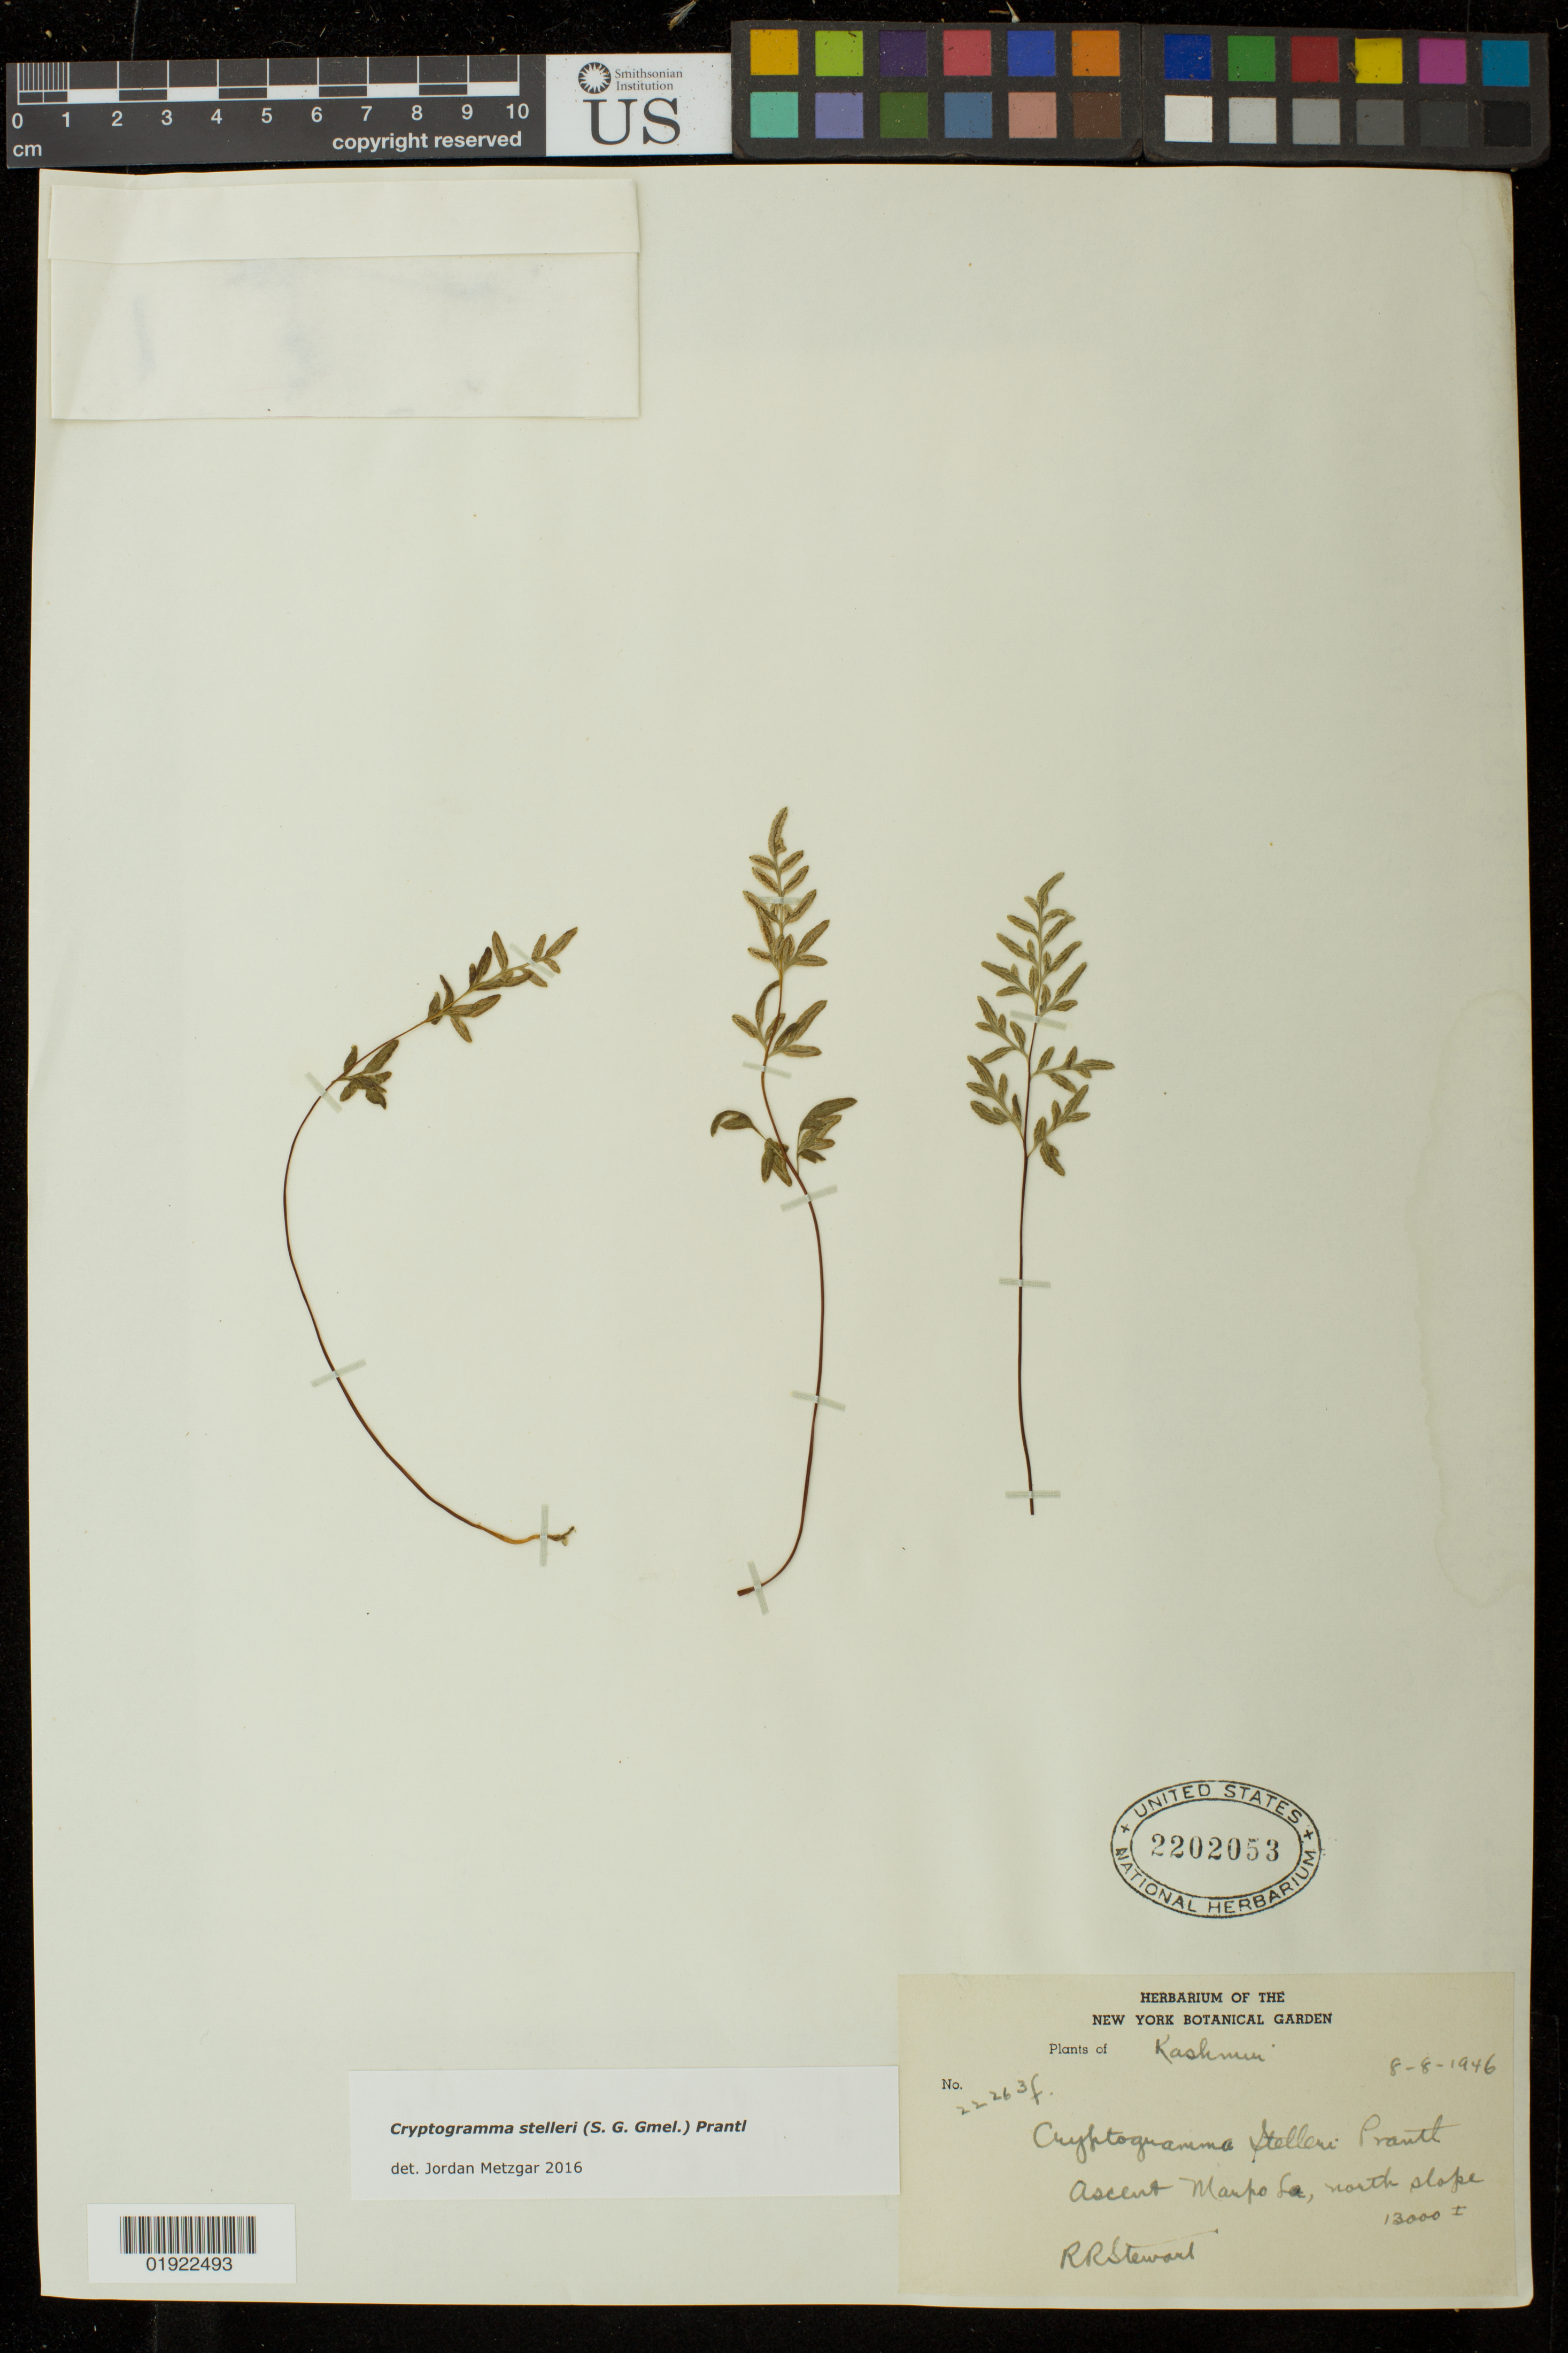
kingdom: Plantae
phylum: Tracheophyta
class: Polypodiopsida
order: Polypodiales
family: Pteridaceae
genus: Cryptogramma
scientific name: Cryptogramma stelleri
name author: (S.G. Gmel.) Prantl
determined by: Metzgar, Jordan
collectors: R. R. Stewart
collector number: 22263 f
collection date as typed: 8-8-1946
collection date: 1946-08-08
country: India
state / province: Jammu and Kashmir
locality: Ascent Marpo fa (?), north slope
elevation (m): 3962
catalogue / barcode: US 2202053